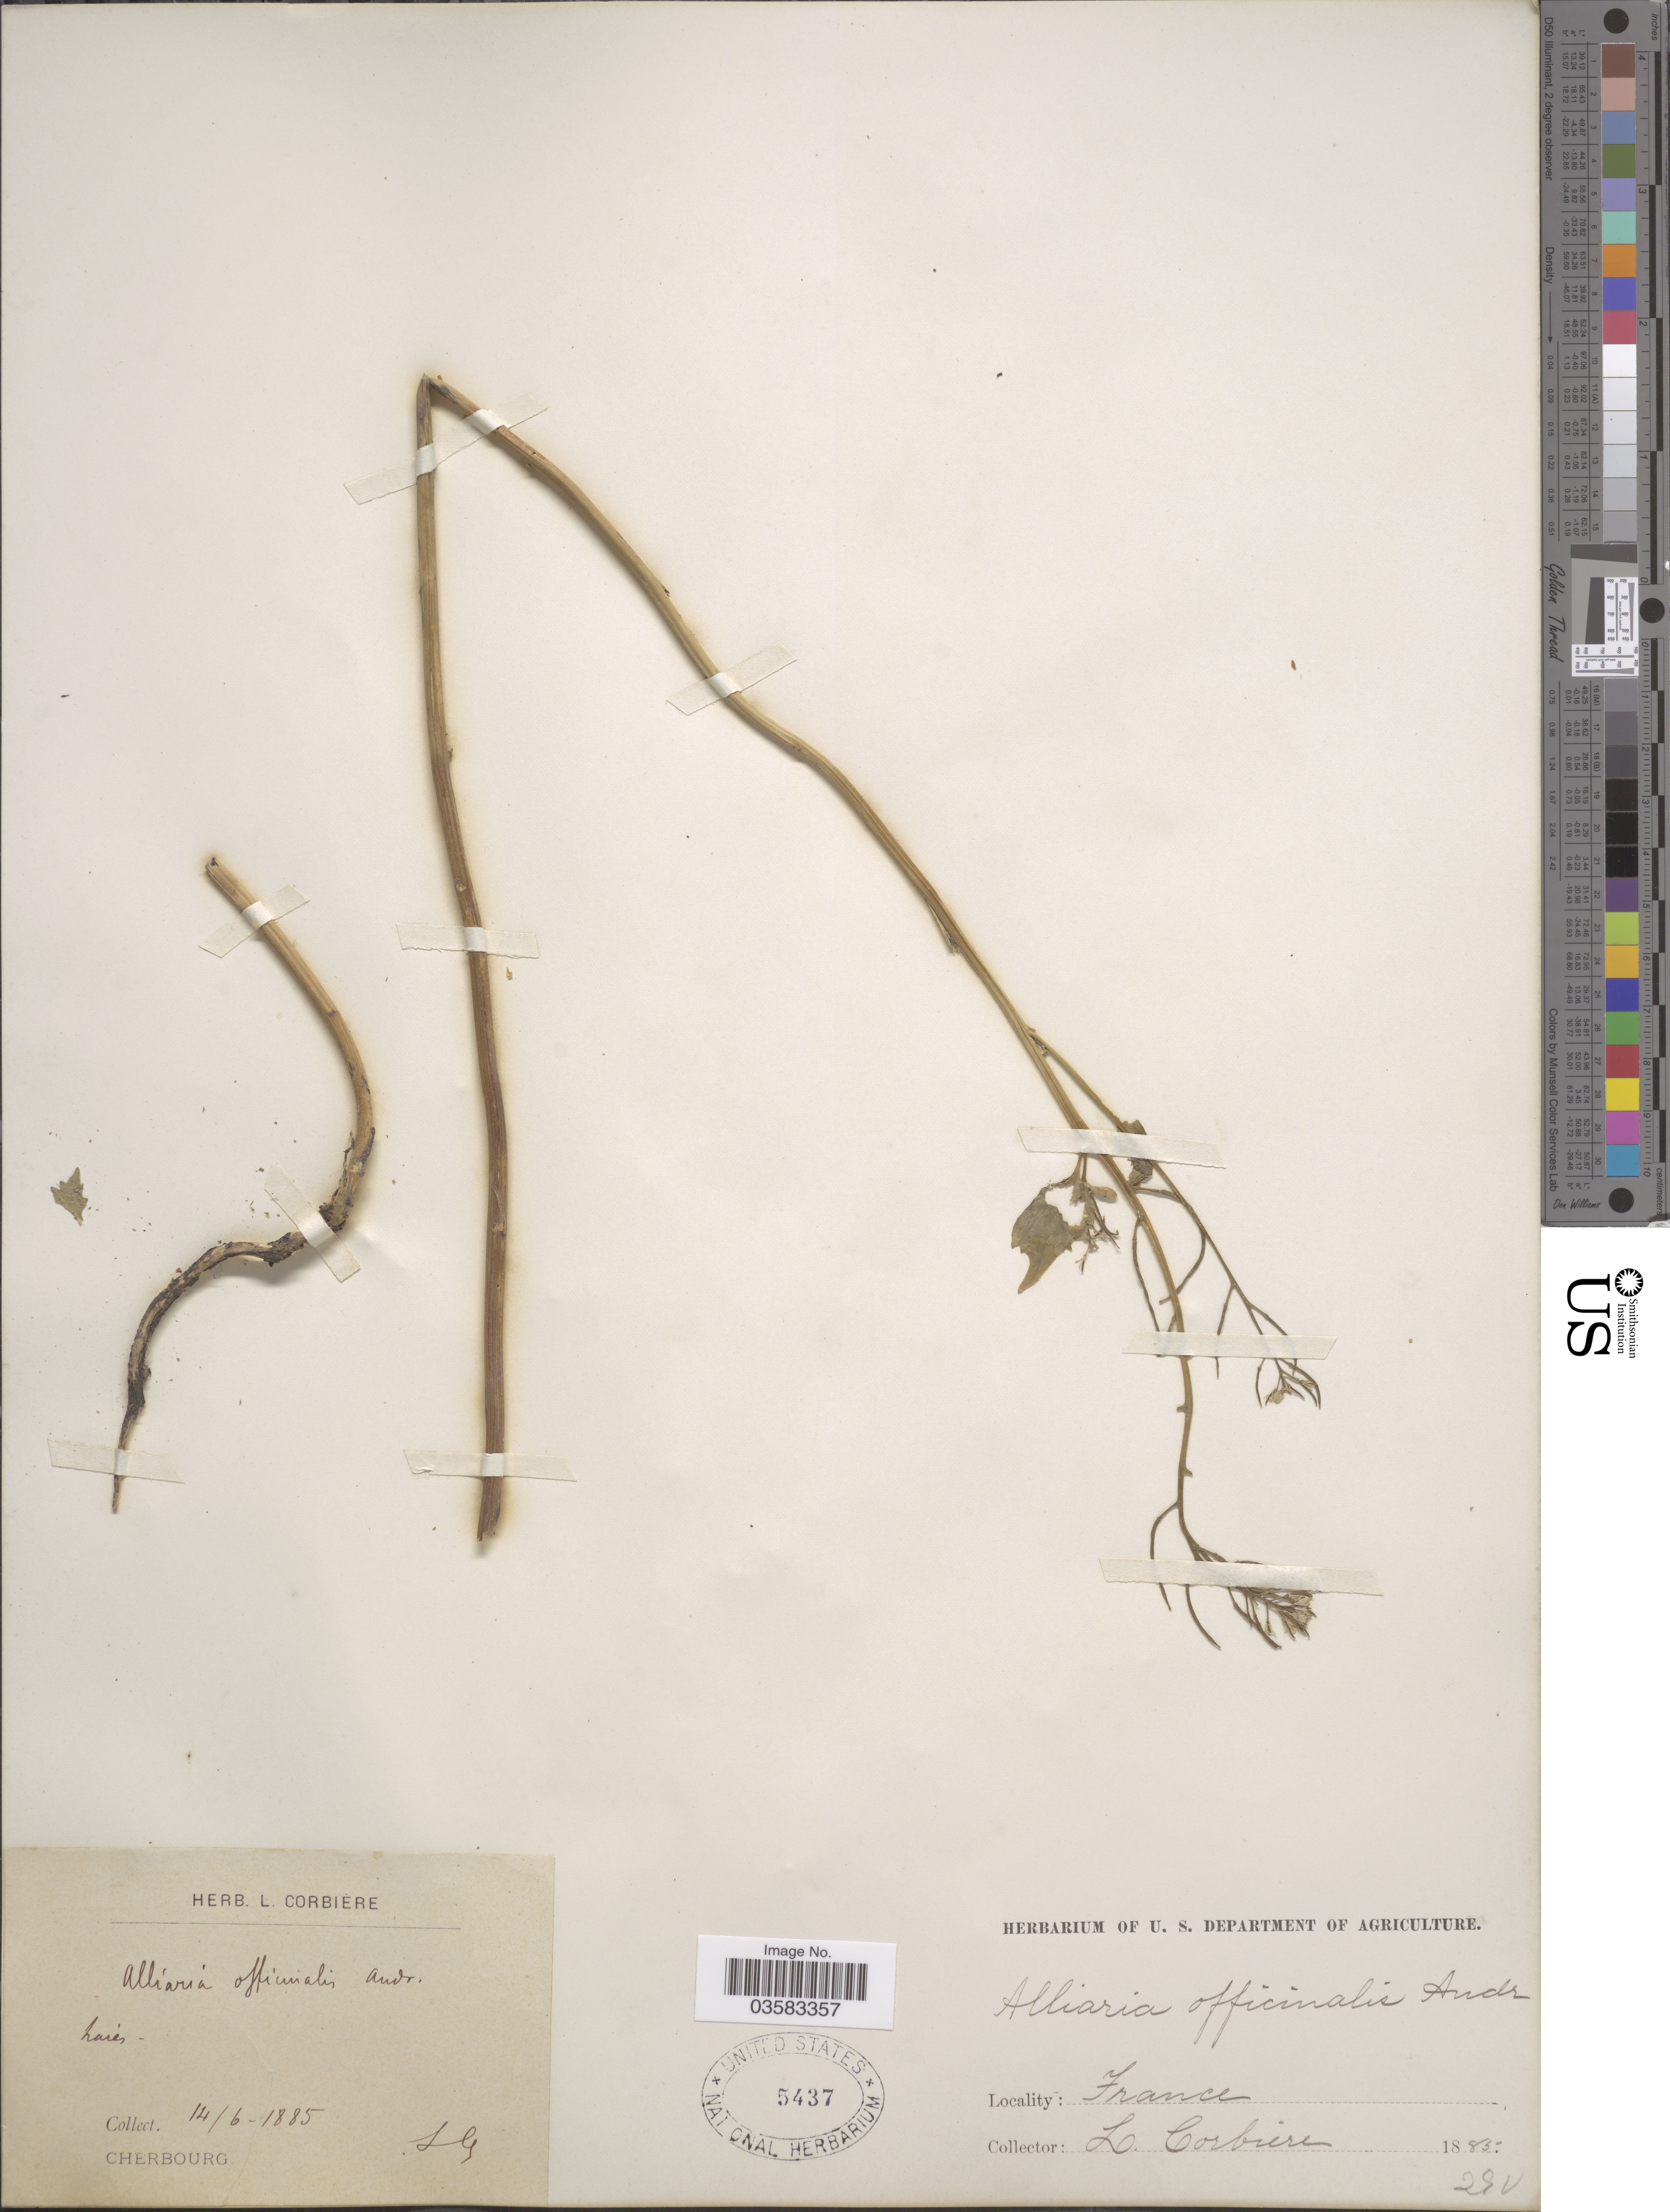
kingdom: Plantae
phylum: Tracheophyta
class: Magnoliopsida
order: Brassicales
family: Brassicaceae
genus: Sisymbrium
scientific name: Sisymbrium officinale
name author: (L.) Scop.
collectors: L. Corbière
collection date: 1885-06-14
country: France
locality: Cherbourg.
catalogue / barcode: US 5437